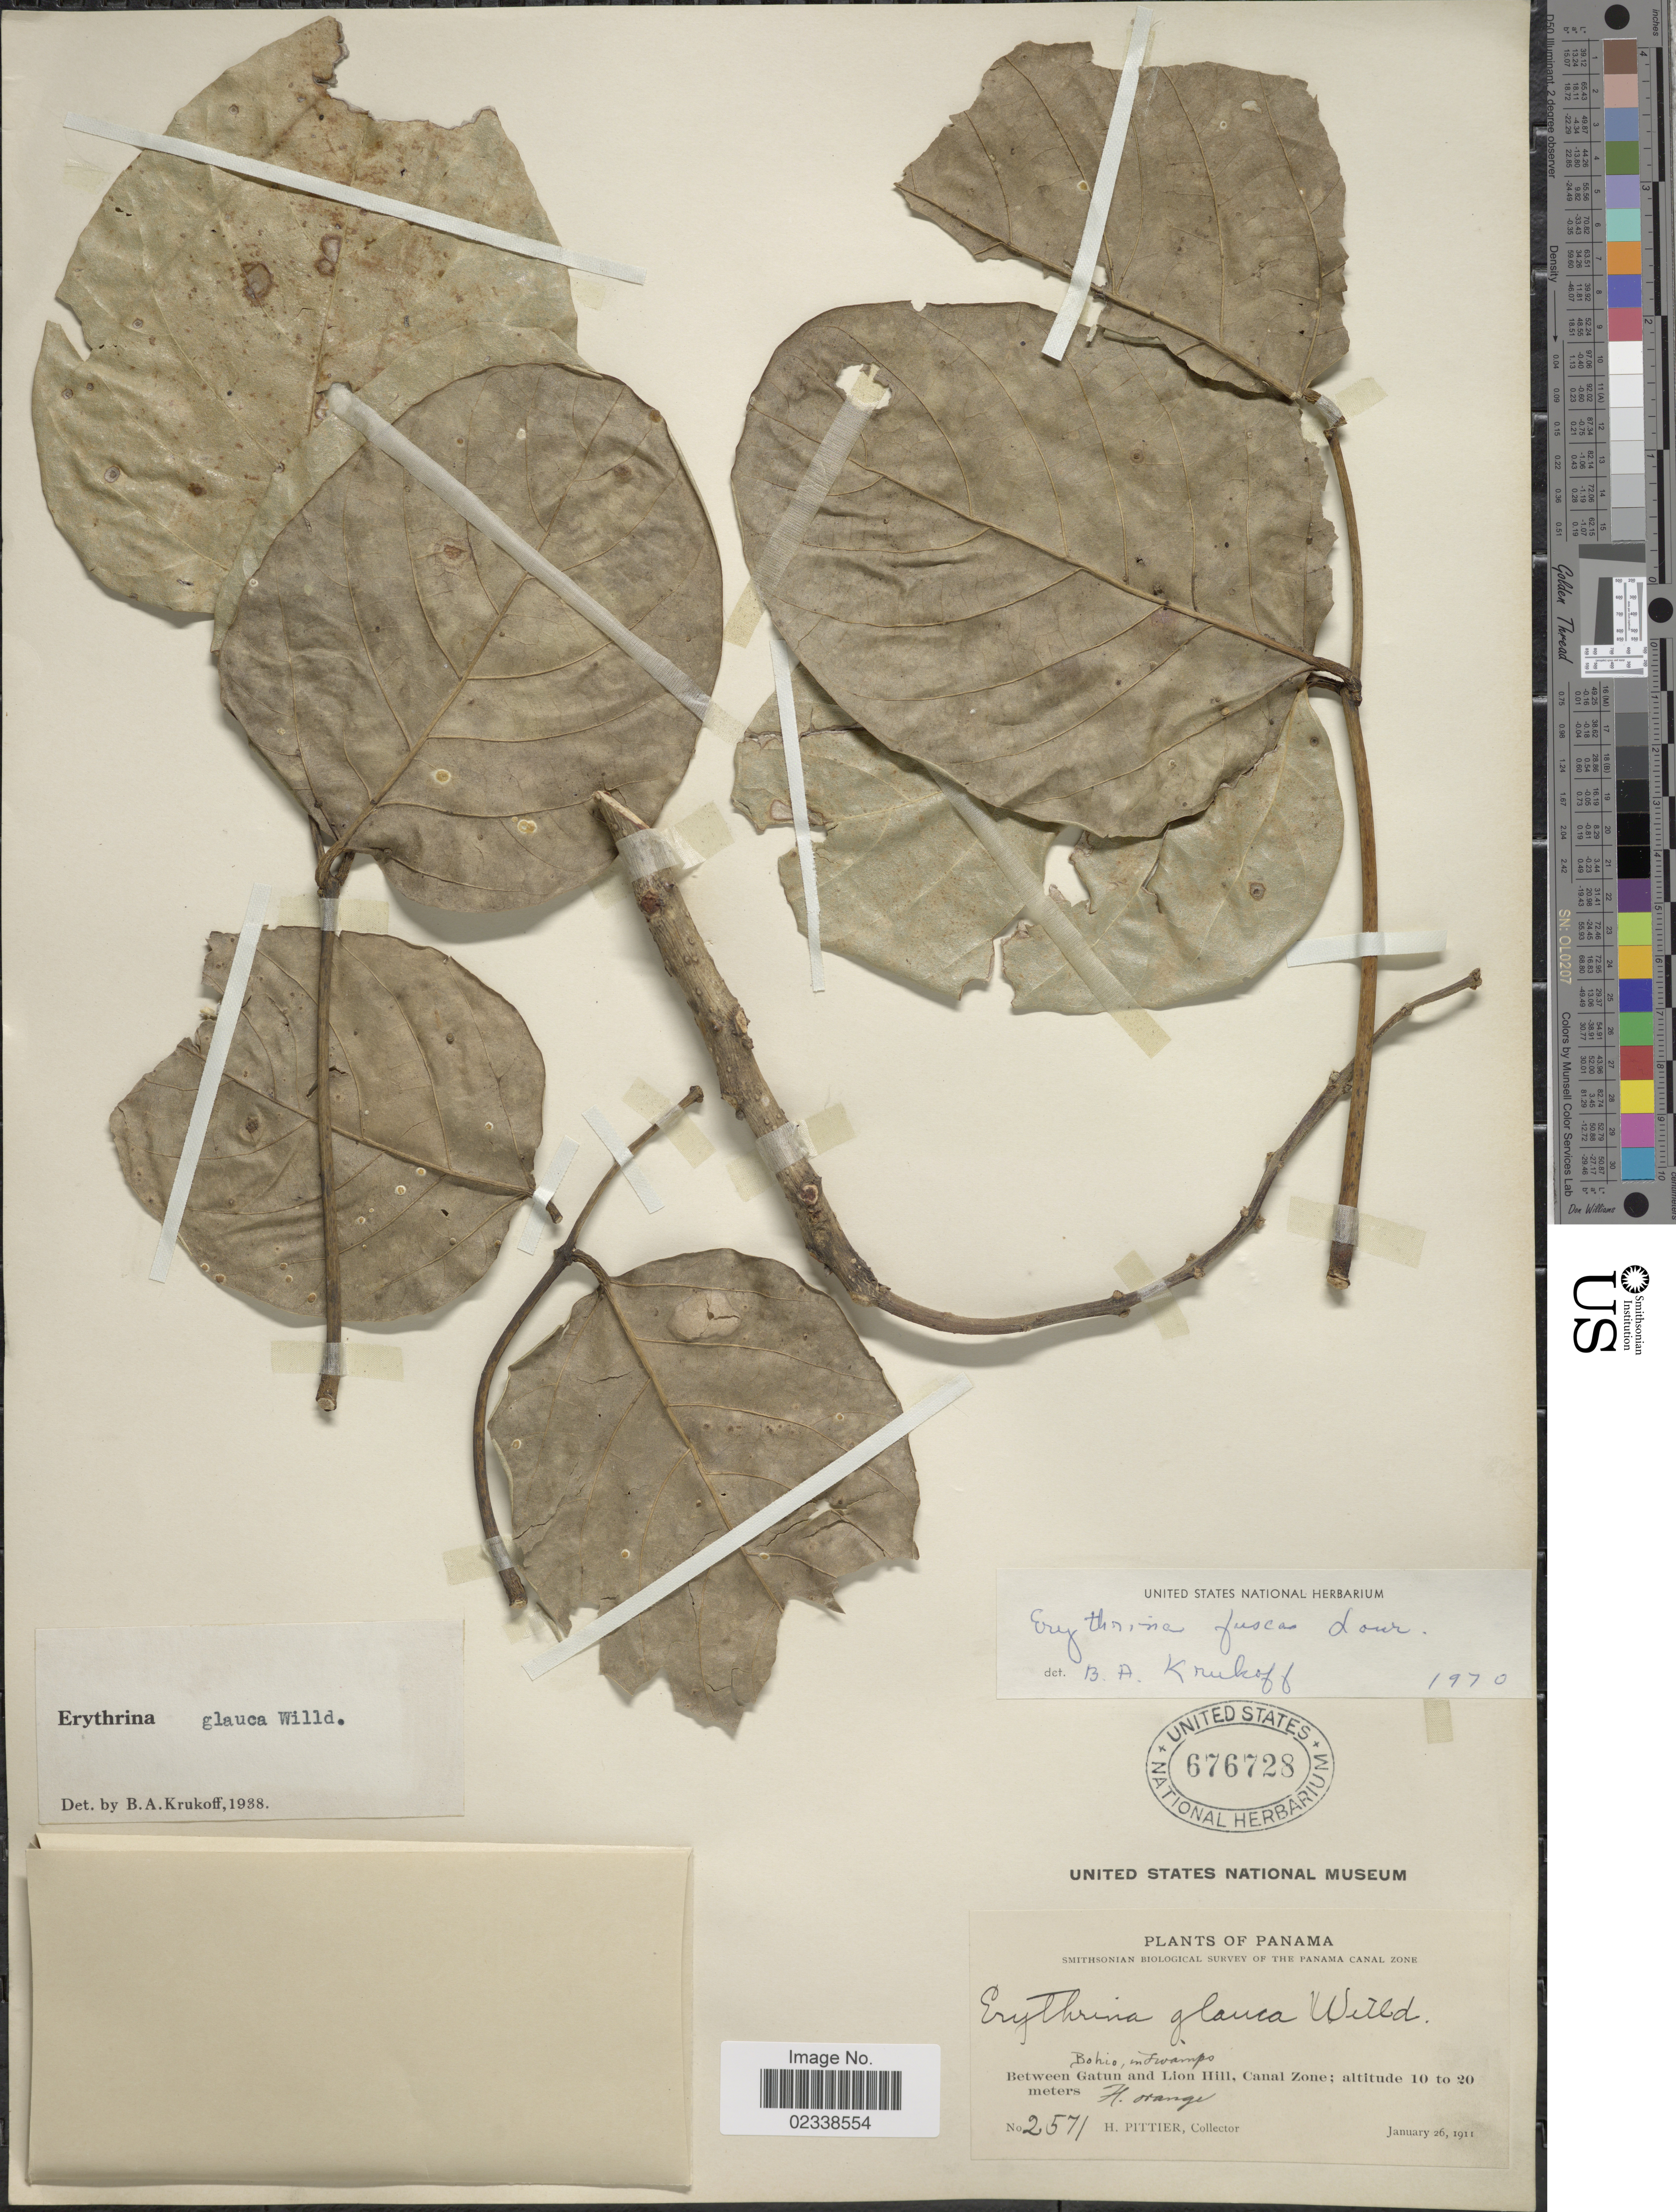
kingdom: Plantae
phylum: Tracheophyta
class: Magnoliopsida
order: Fabales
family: Fabaceae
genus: Erythrina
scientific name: Erythrina fusca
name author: Lour.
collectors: H. F. Pittier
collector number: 2571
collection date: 1911-01-26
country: Panama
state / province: Colón / Panamá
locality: Panama Canal Zone, Bohio, between Gatun and Lion Hill, Canal Zone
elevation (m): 10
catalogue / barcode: US 676728